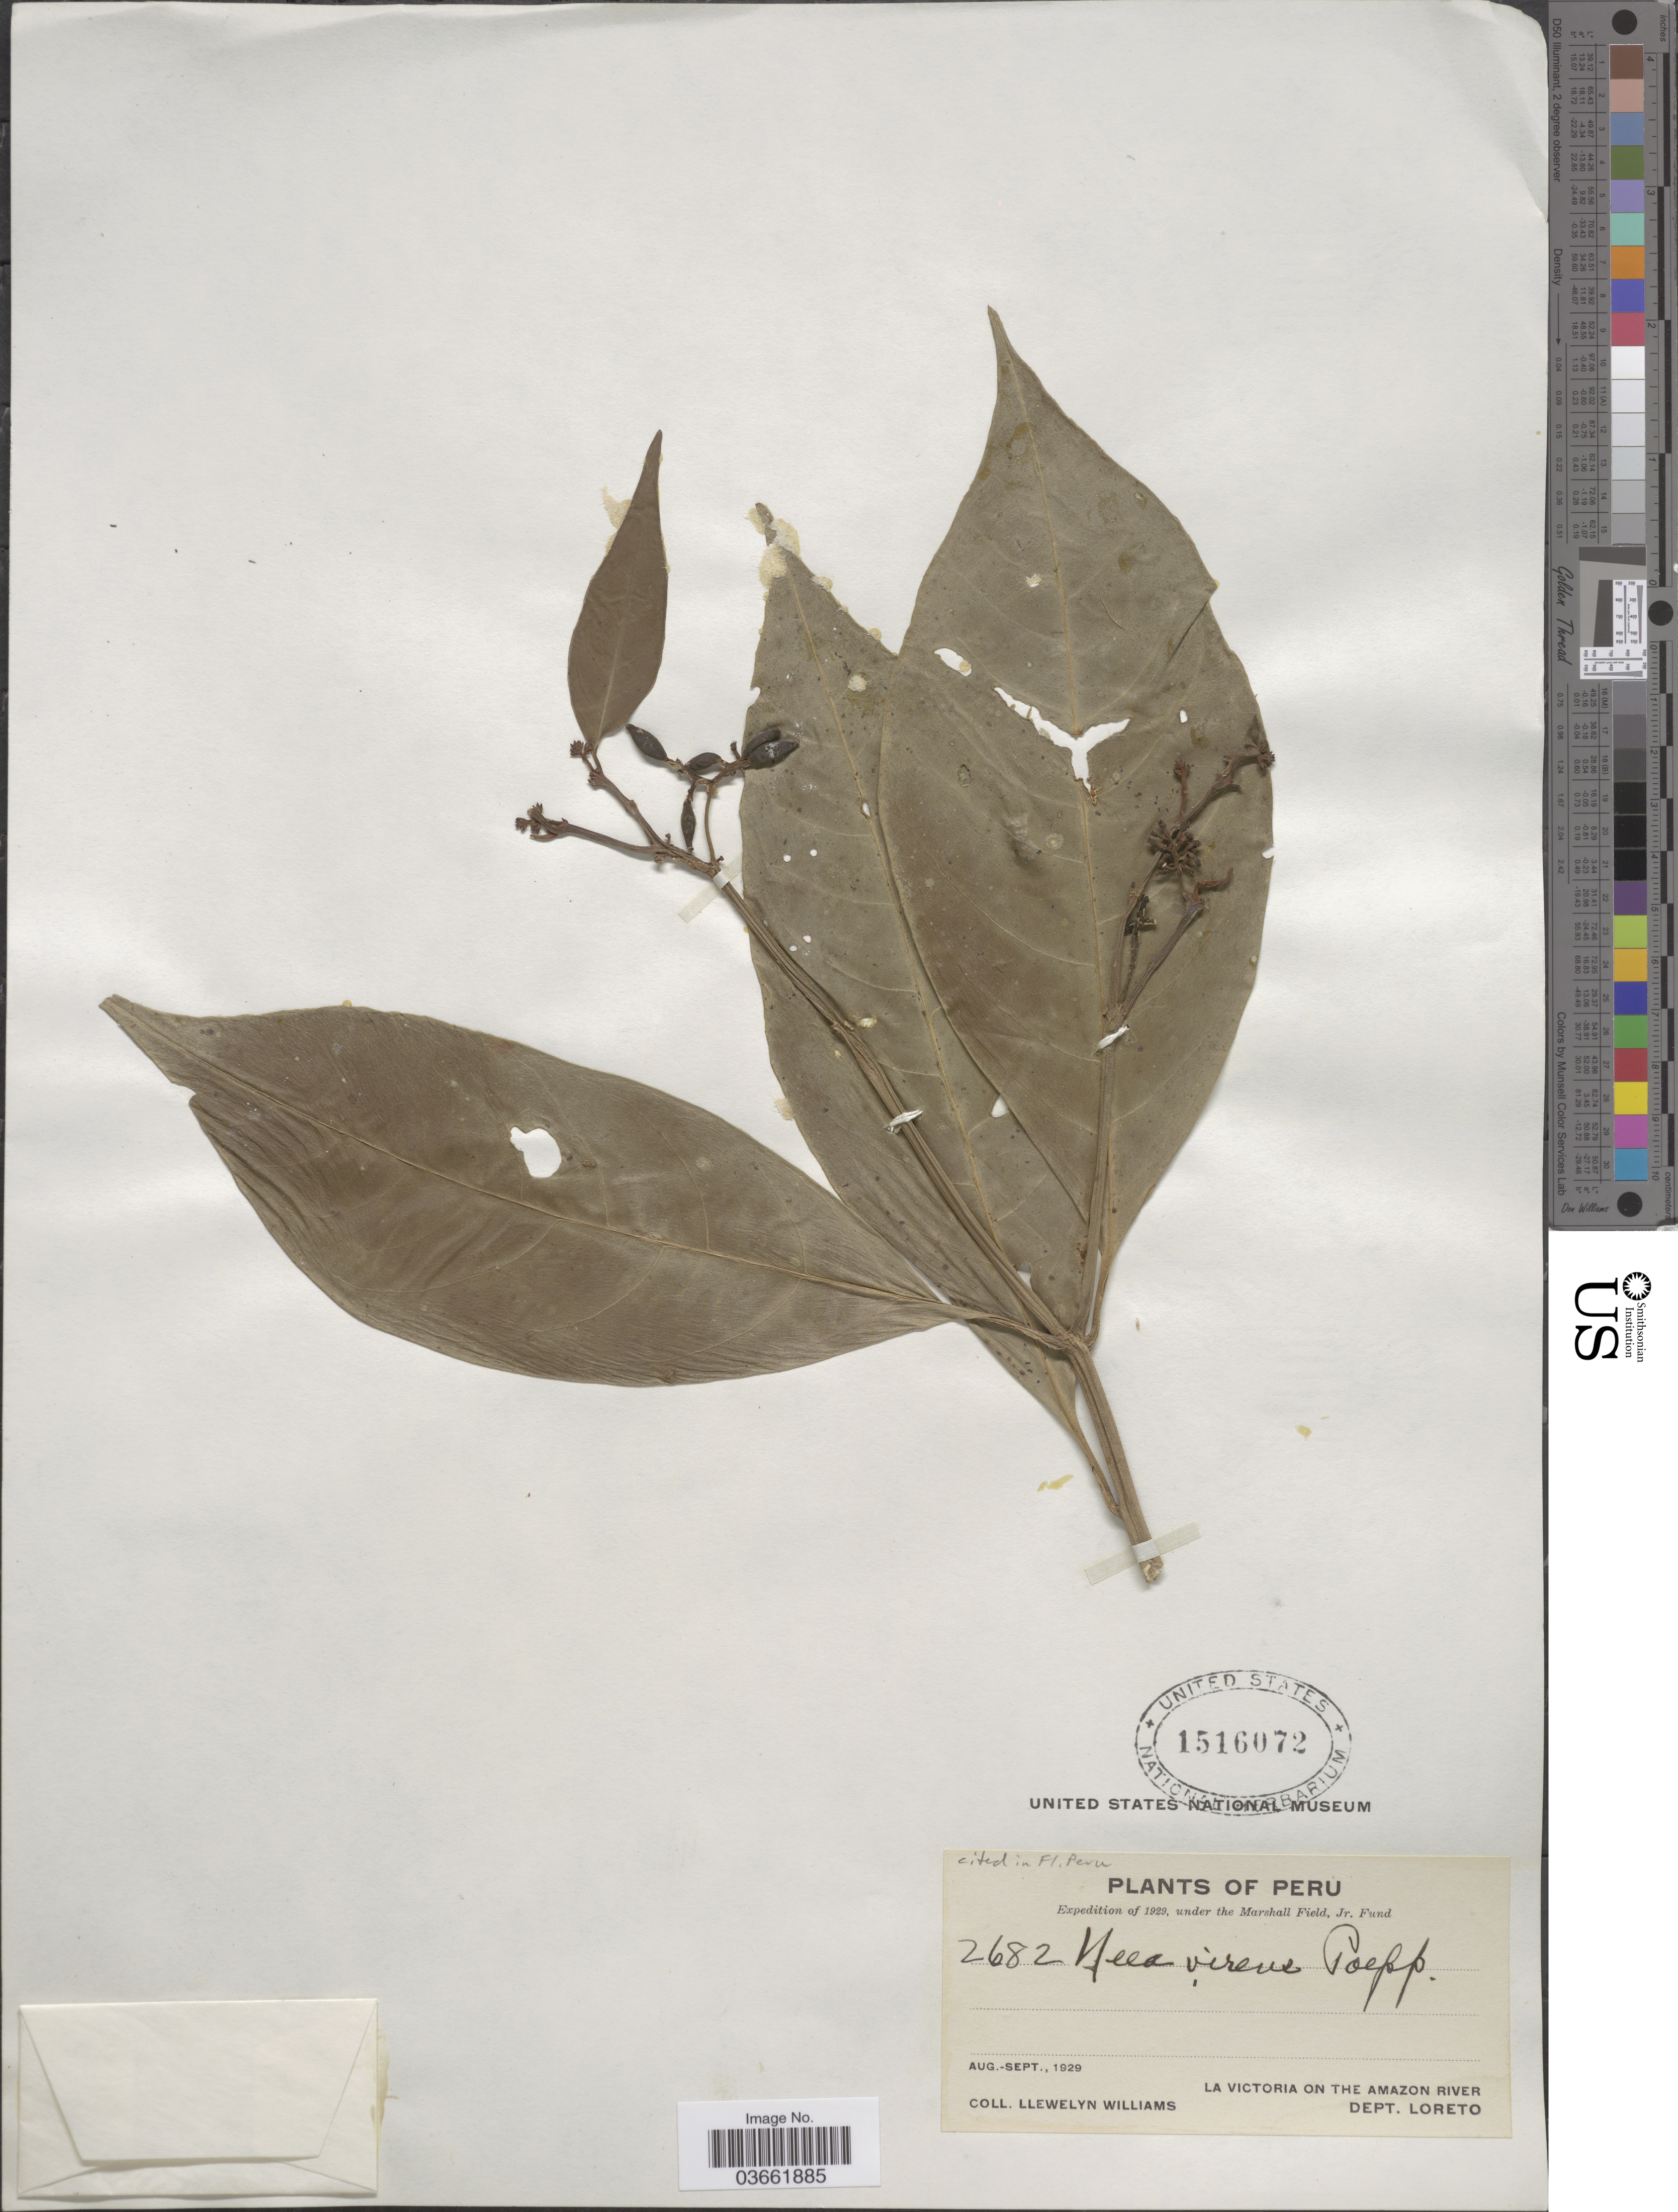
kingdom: Plantae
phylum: Tracheophyta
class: Magnoliopsida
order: Caryophyllales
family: Nyctaginaceae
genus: Neea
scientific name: Neea virens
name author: Poepp. ex Heimerl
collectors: Ll. Williams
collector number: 2682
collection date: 1929-08/1929-09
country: Peru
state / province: Loreto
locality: La Victoria on the Amazon River. Dept. Loreto.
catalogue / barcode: US 1516072